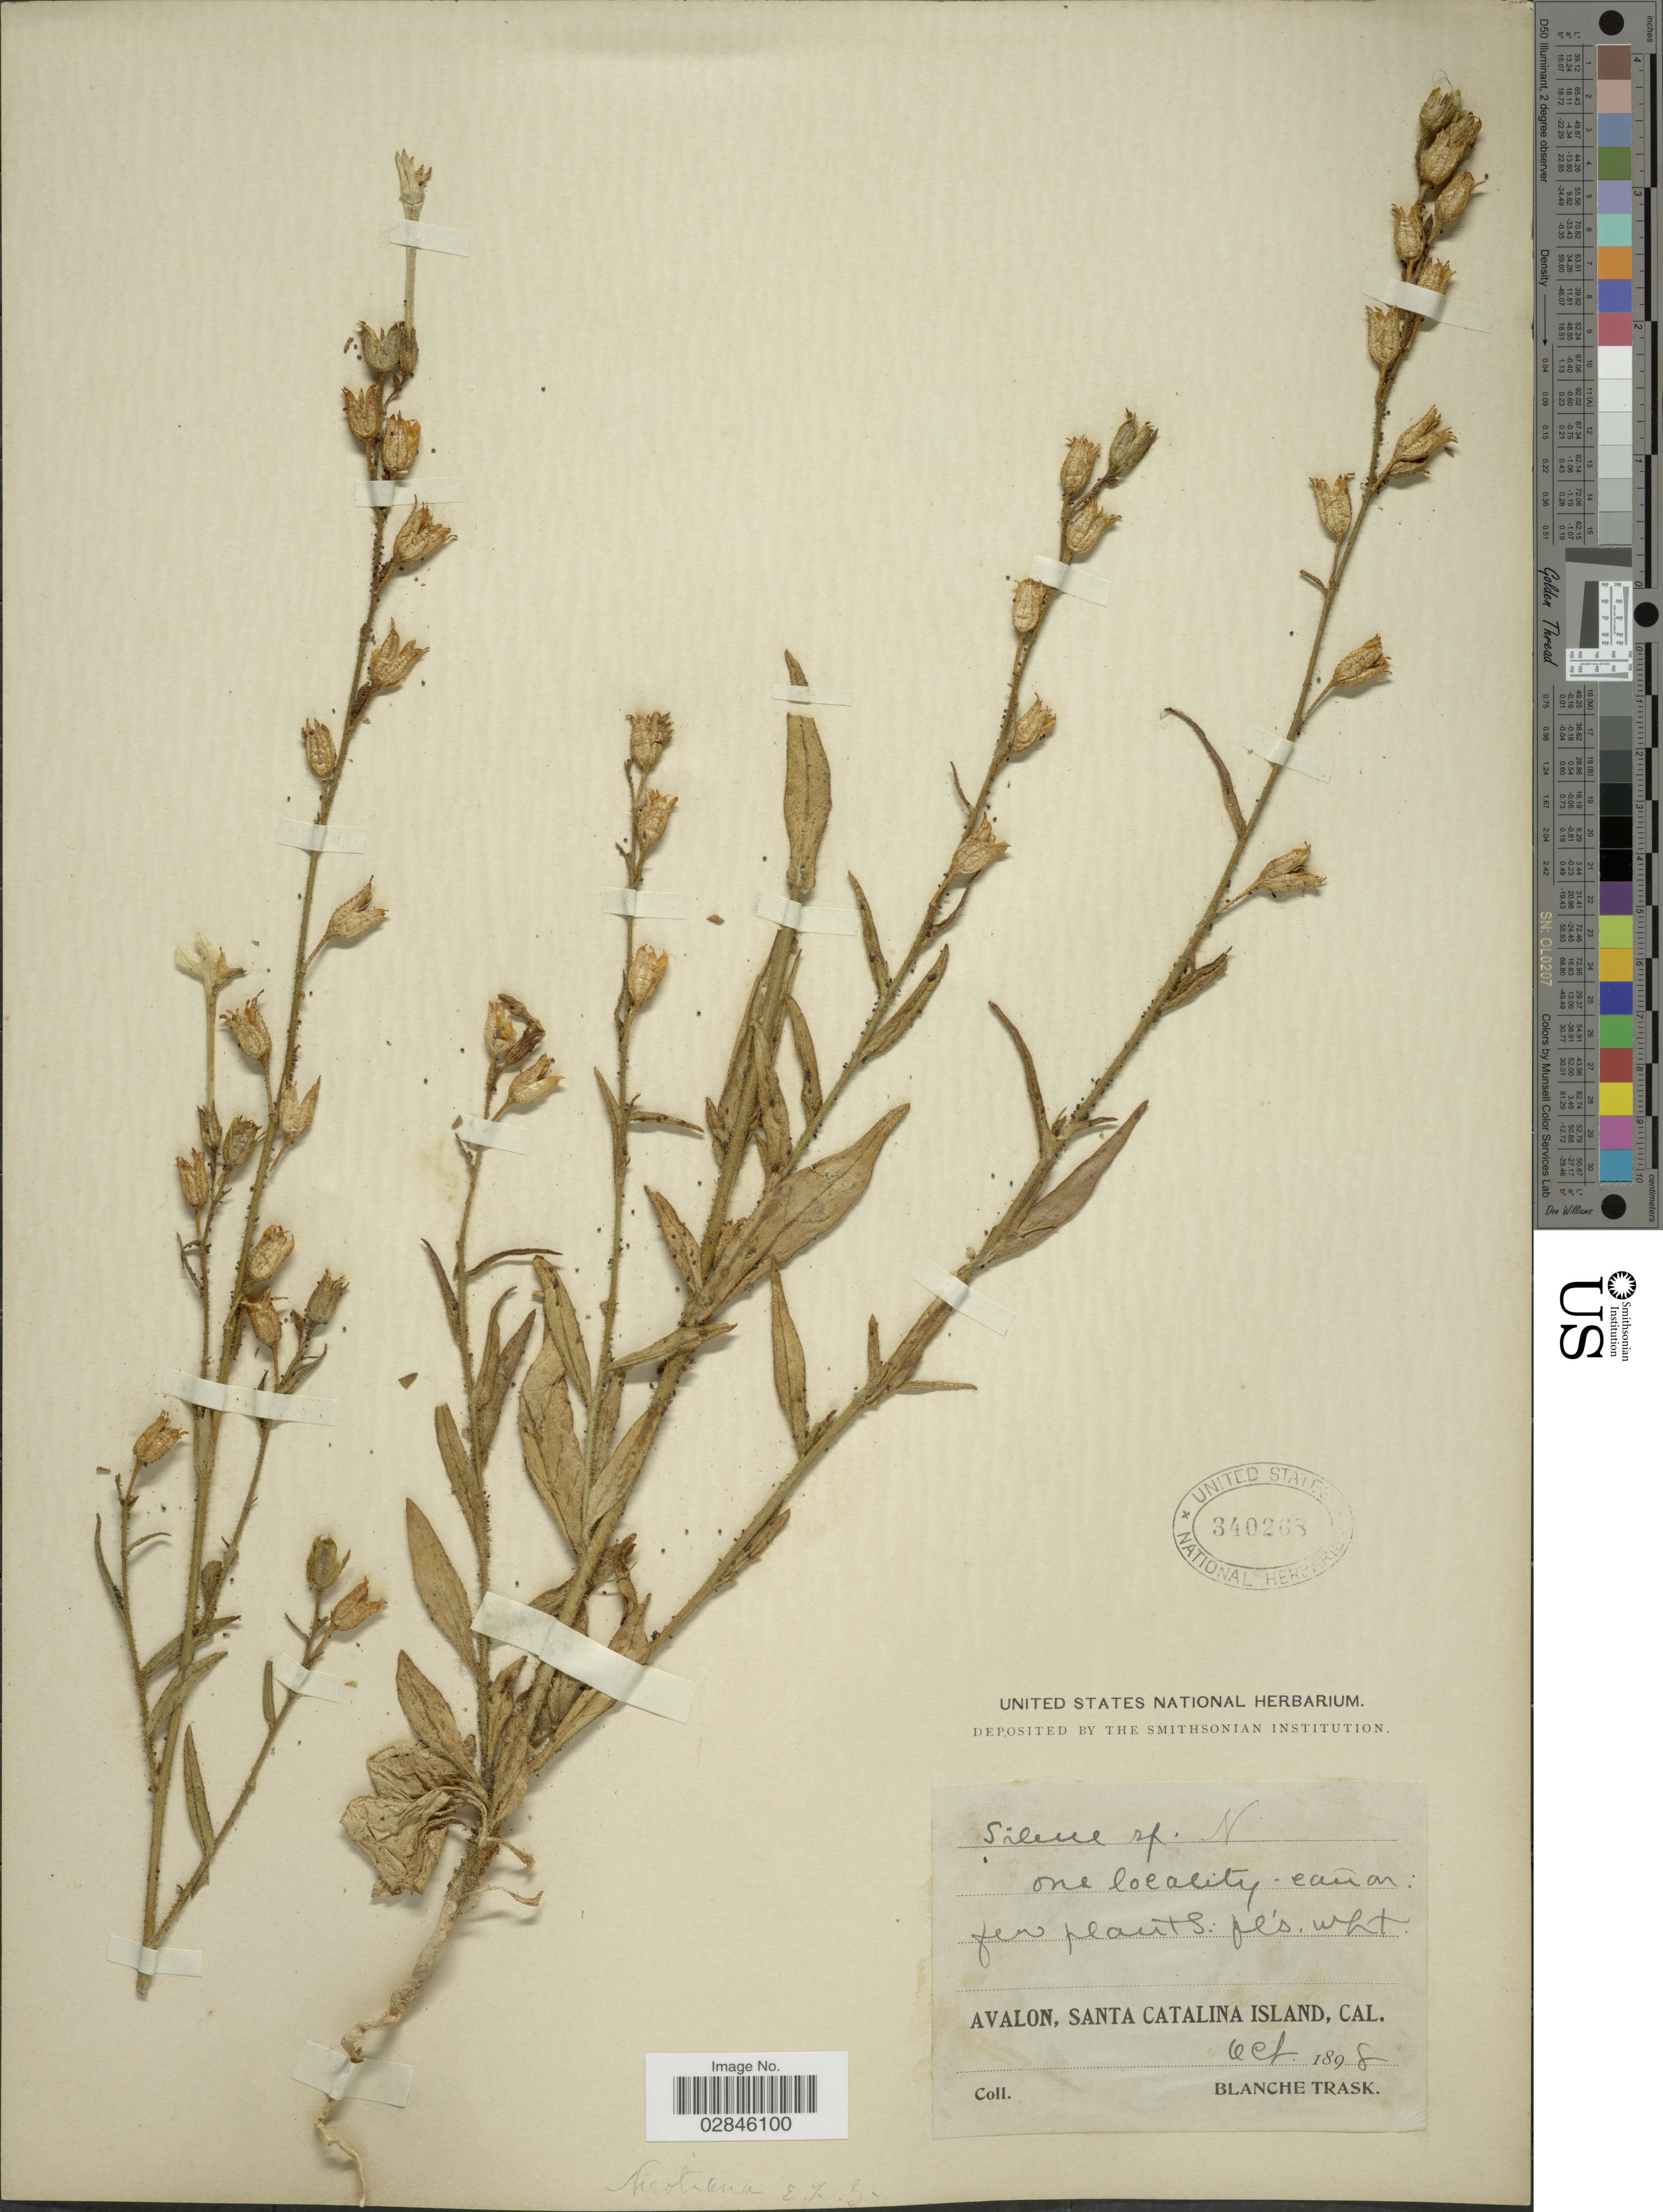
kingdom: Plantae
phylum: Tracheophyta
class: Magnoliopsida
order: Solanales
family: Solanaceae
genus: Nicotiana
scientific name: Nicotiana bigelovii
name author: S. Watson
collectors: B. Trask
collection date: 1898-10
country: United States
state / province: California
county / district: Los Angeles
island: Santa Catalina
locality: Avalon, Santa Catalina Island, Cal.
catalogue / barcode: US 340268